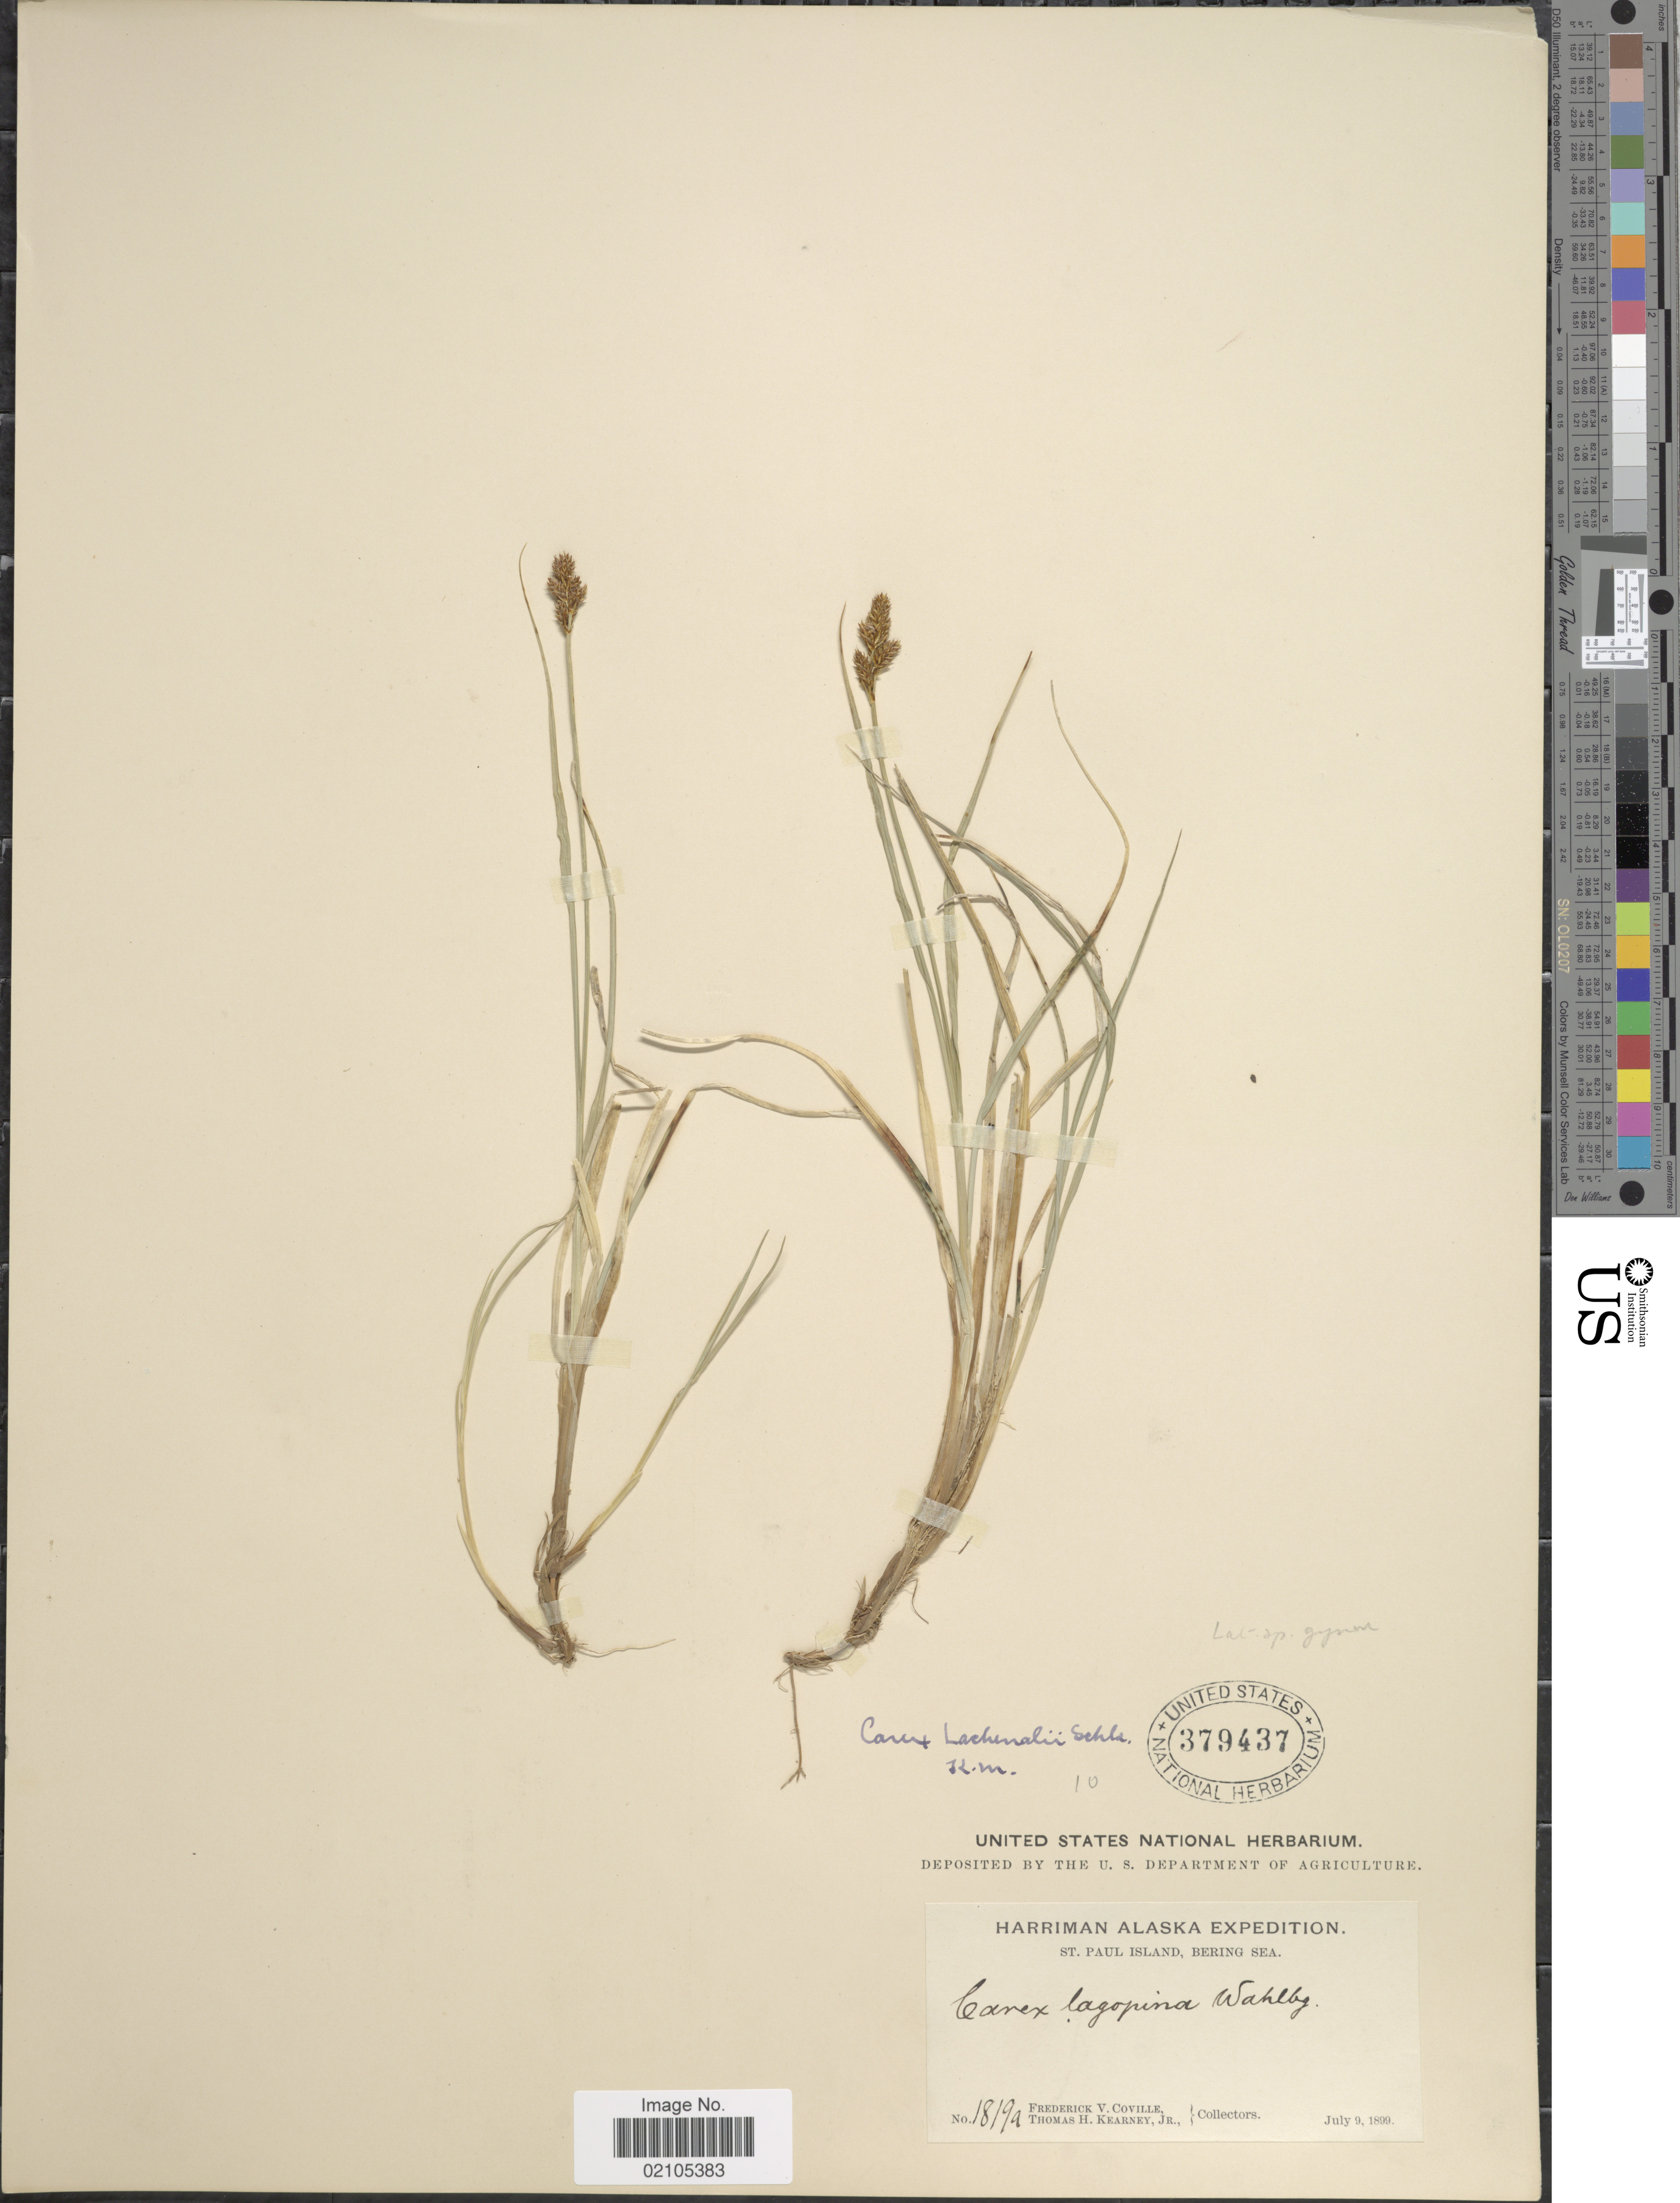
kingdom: Plantae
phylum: Tracheophyta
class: Liliopsida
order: Poales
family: Cyperaceae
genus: Carex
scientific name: Carex lachenalii subsp. lachenalii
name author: Schkuhr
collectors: F. V. Coville & T. H. Kearney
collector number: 1819a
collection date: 1899-07-09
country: United States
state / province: Alaska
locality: St. Paul Island, Bering Sea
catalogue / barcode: US 379437